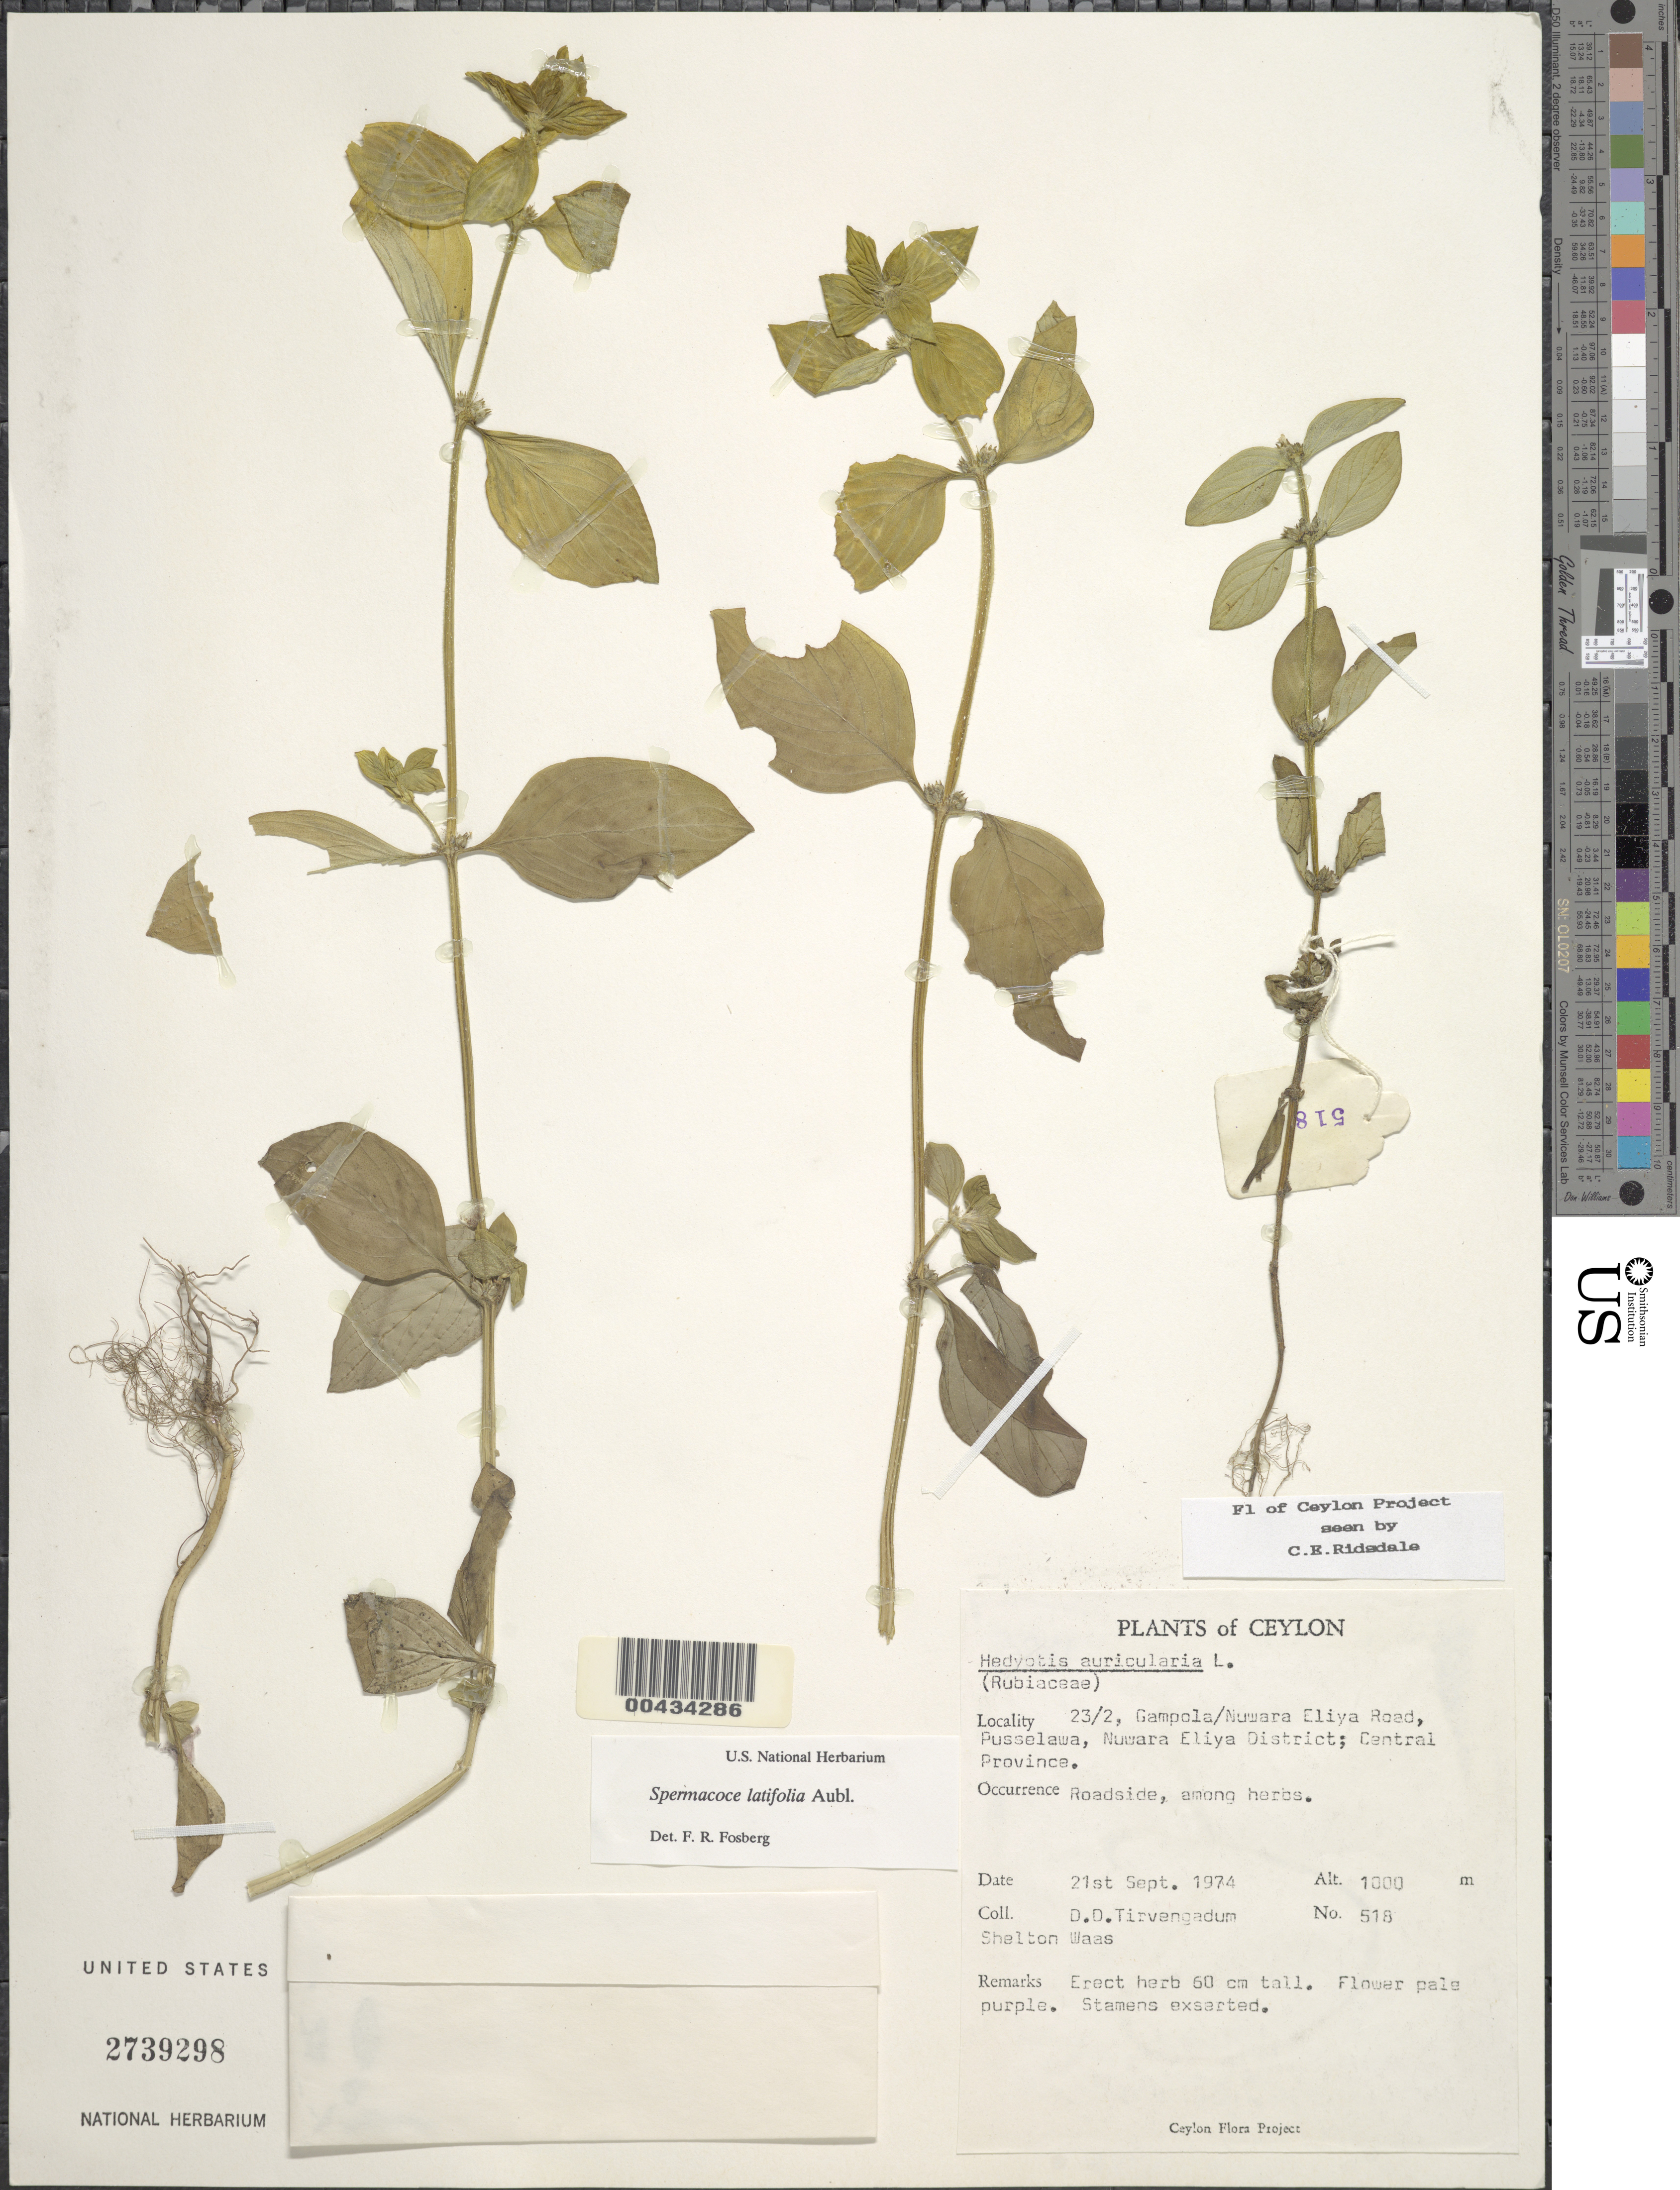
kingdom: Plantae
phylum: Tracheophyta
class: Magnoliopsida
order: Gentianales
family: Rubiaceae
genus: Spermacoce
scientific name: Spermacoce latifolia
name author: Aubl.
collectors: D. Tirvengadum & S. Waas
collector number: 518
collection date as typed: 21 Sep 1974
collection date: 1974-09-21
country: Sri Lanka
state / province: Central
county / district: Nuwara Eliya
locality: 23/2, Gampola-Nuwara Eliya Rd., Pusselawa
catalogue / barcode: US 2739298